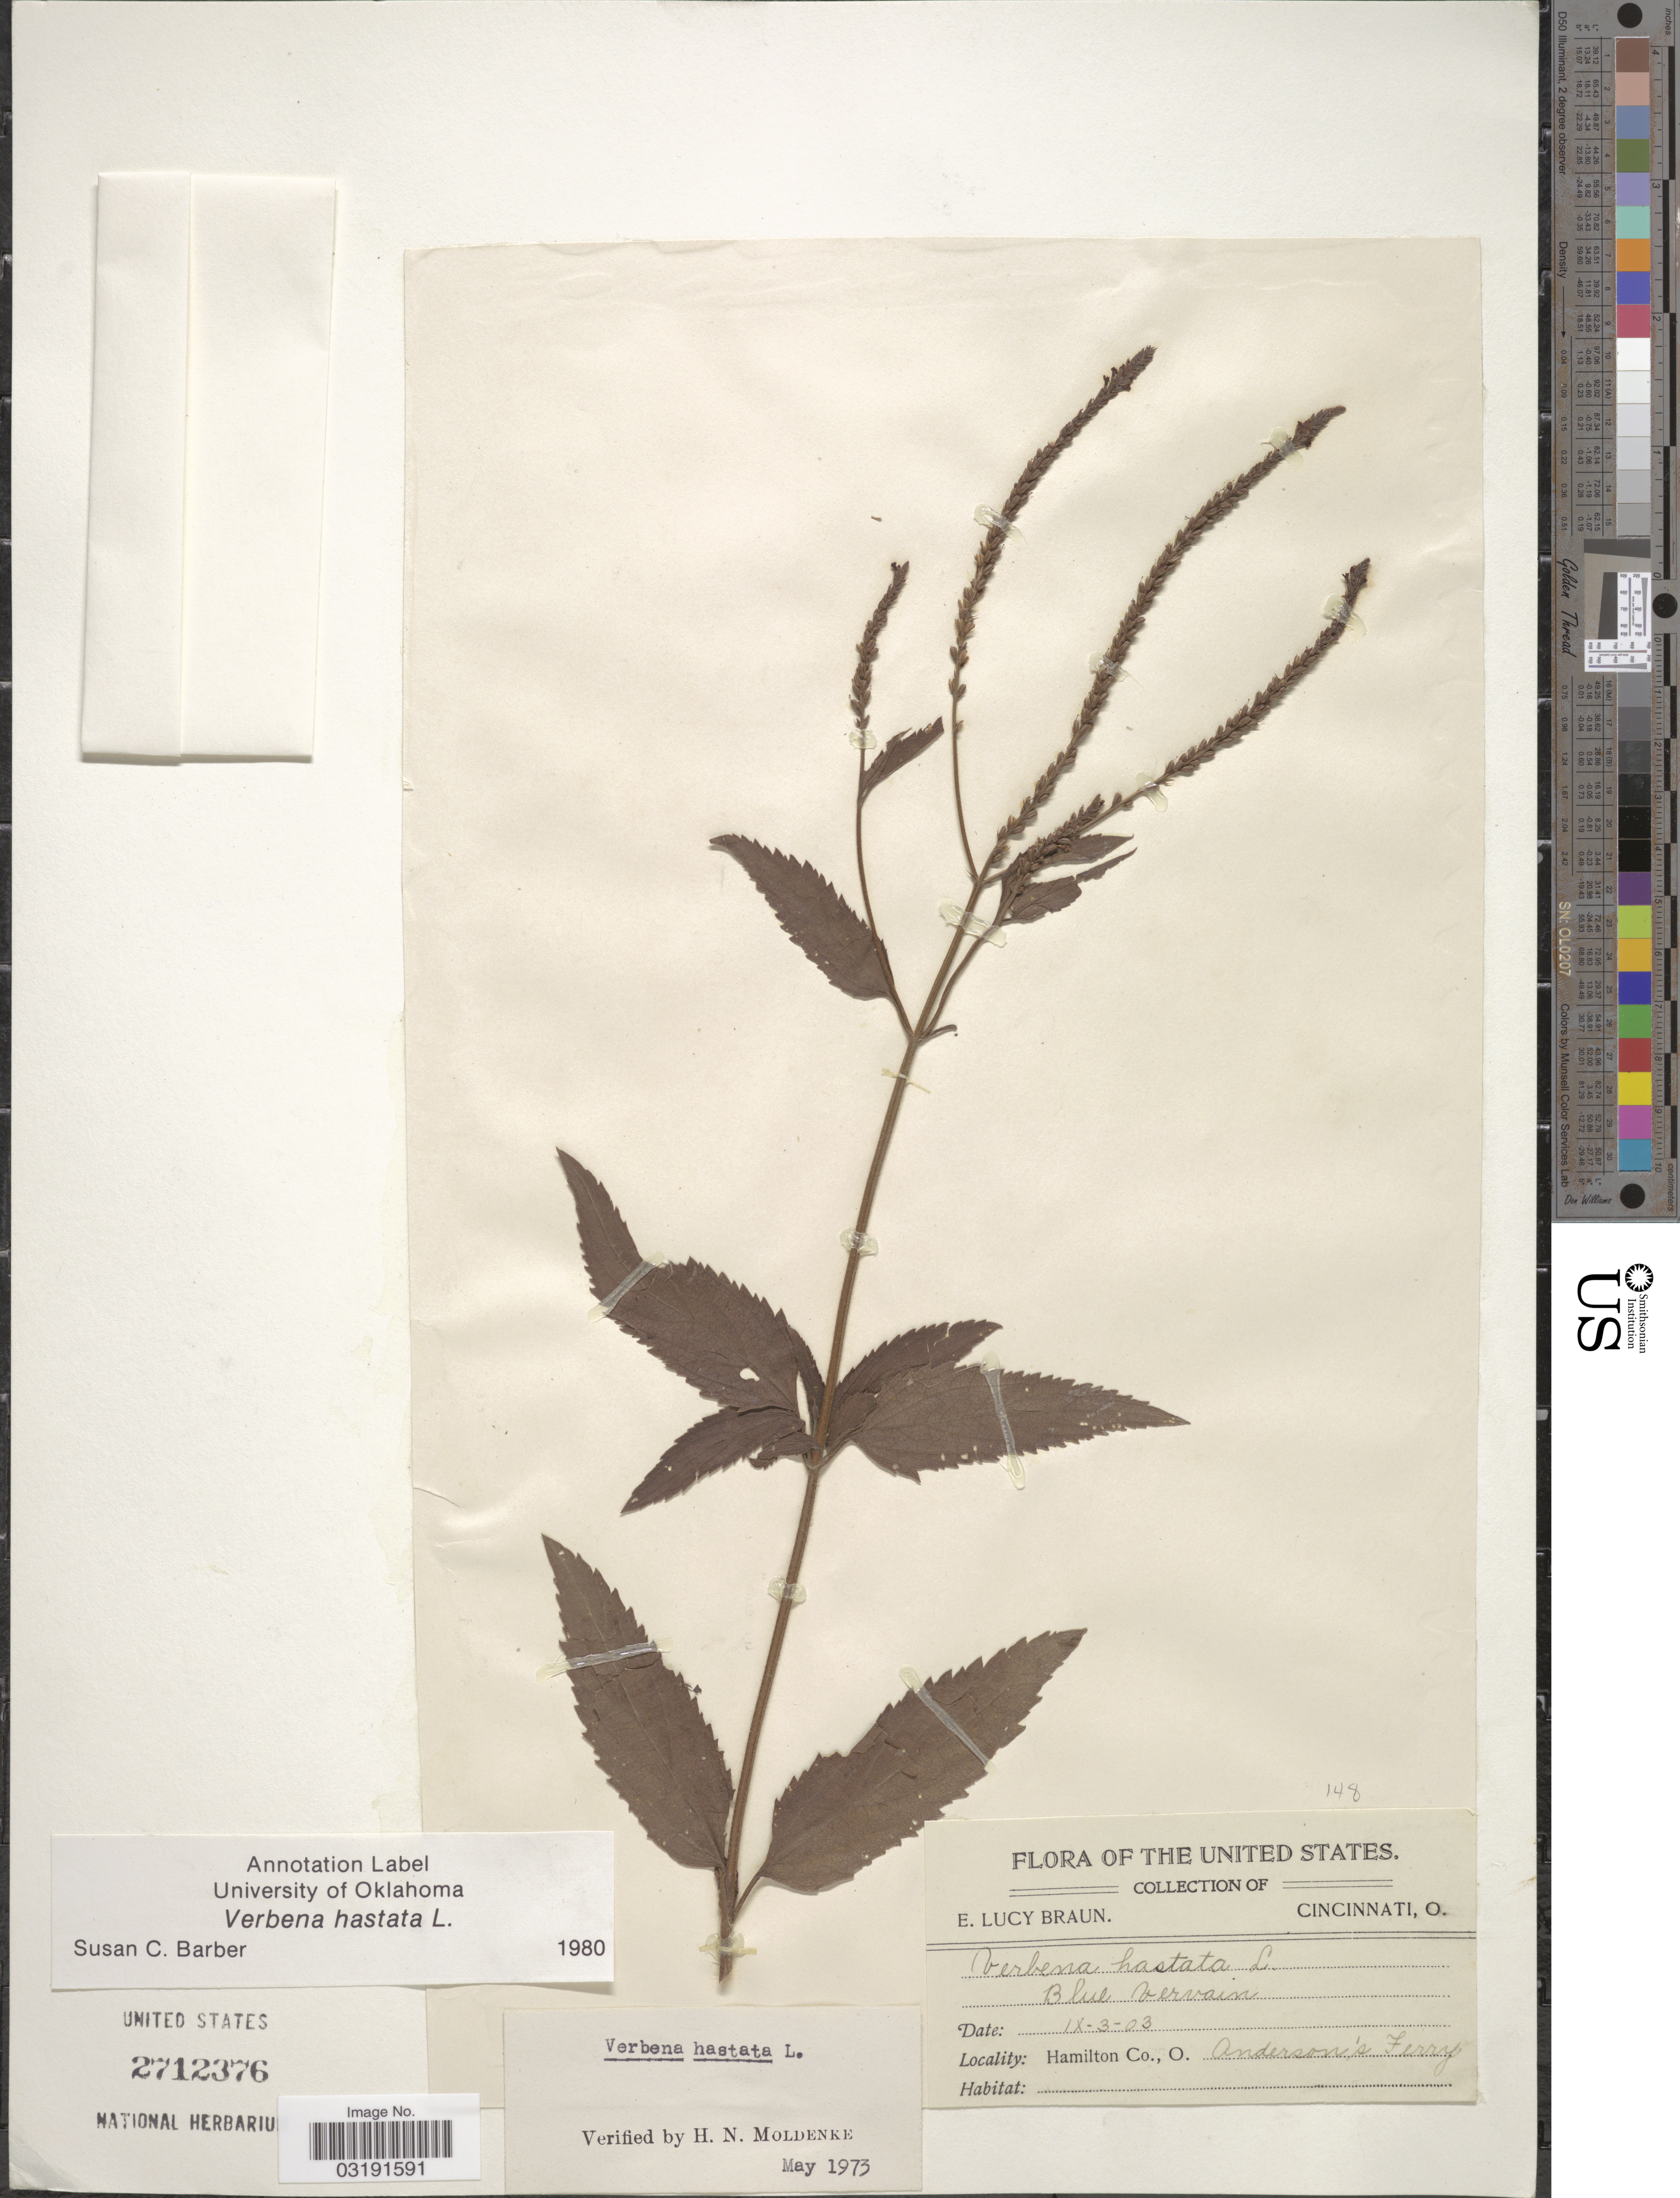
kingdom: Plantae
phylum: Tracheophyta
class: Magnoliopsida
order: Lamiales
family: Verbenaceae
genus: Verbena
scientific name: Verbena hastata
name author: L.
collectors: E. L. Braun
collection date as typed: Transcribed d/m/y: 3/9/3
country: United States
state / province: Ohio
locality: Hamilton Co., Anderson's Ferry.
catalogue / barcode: US 2712376